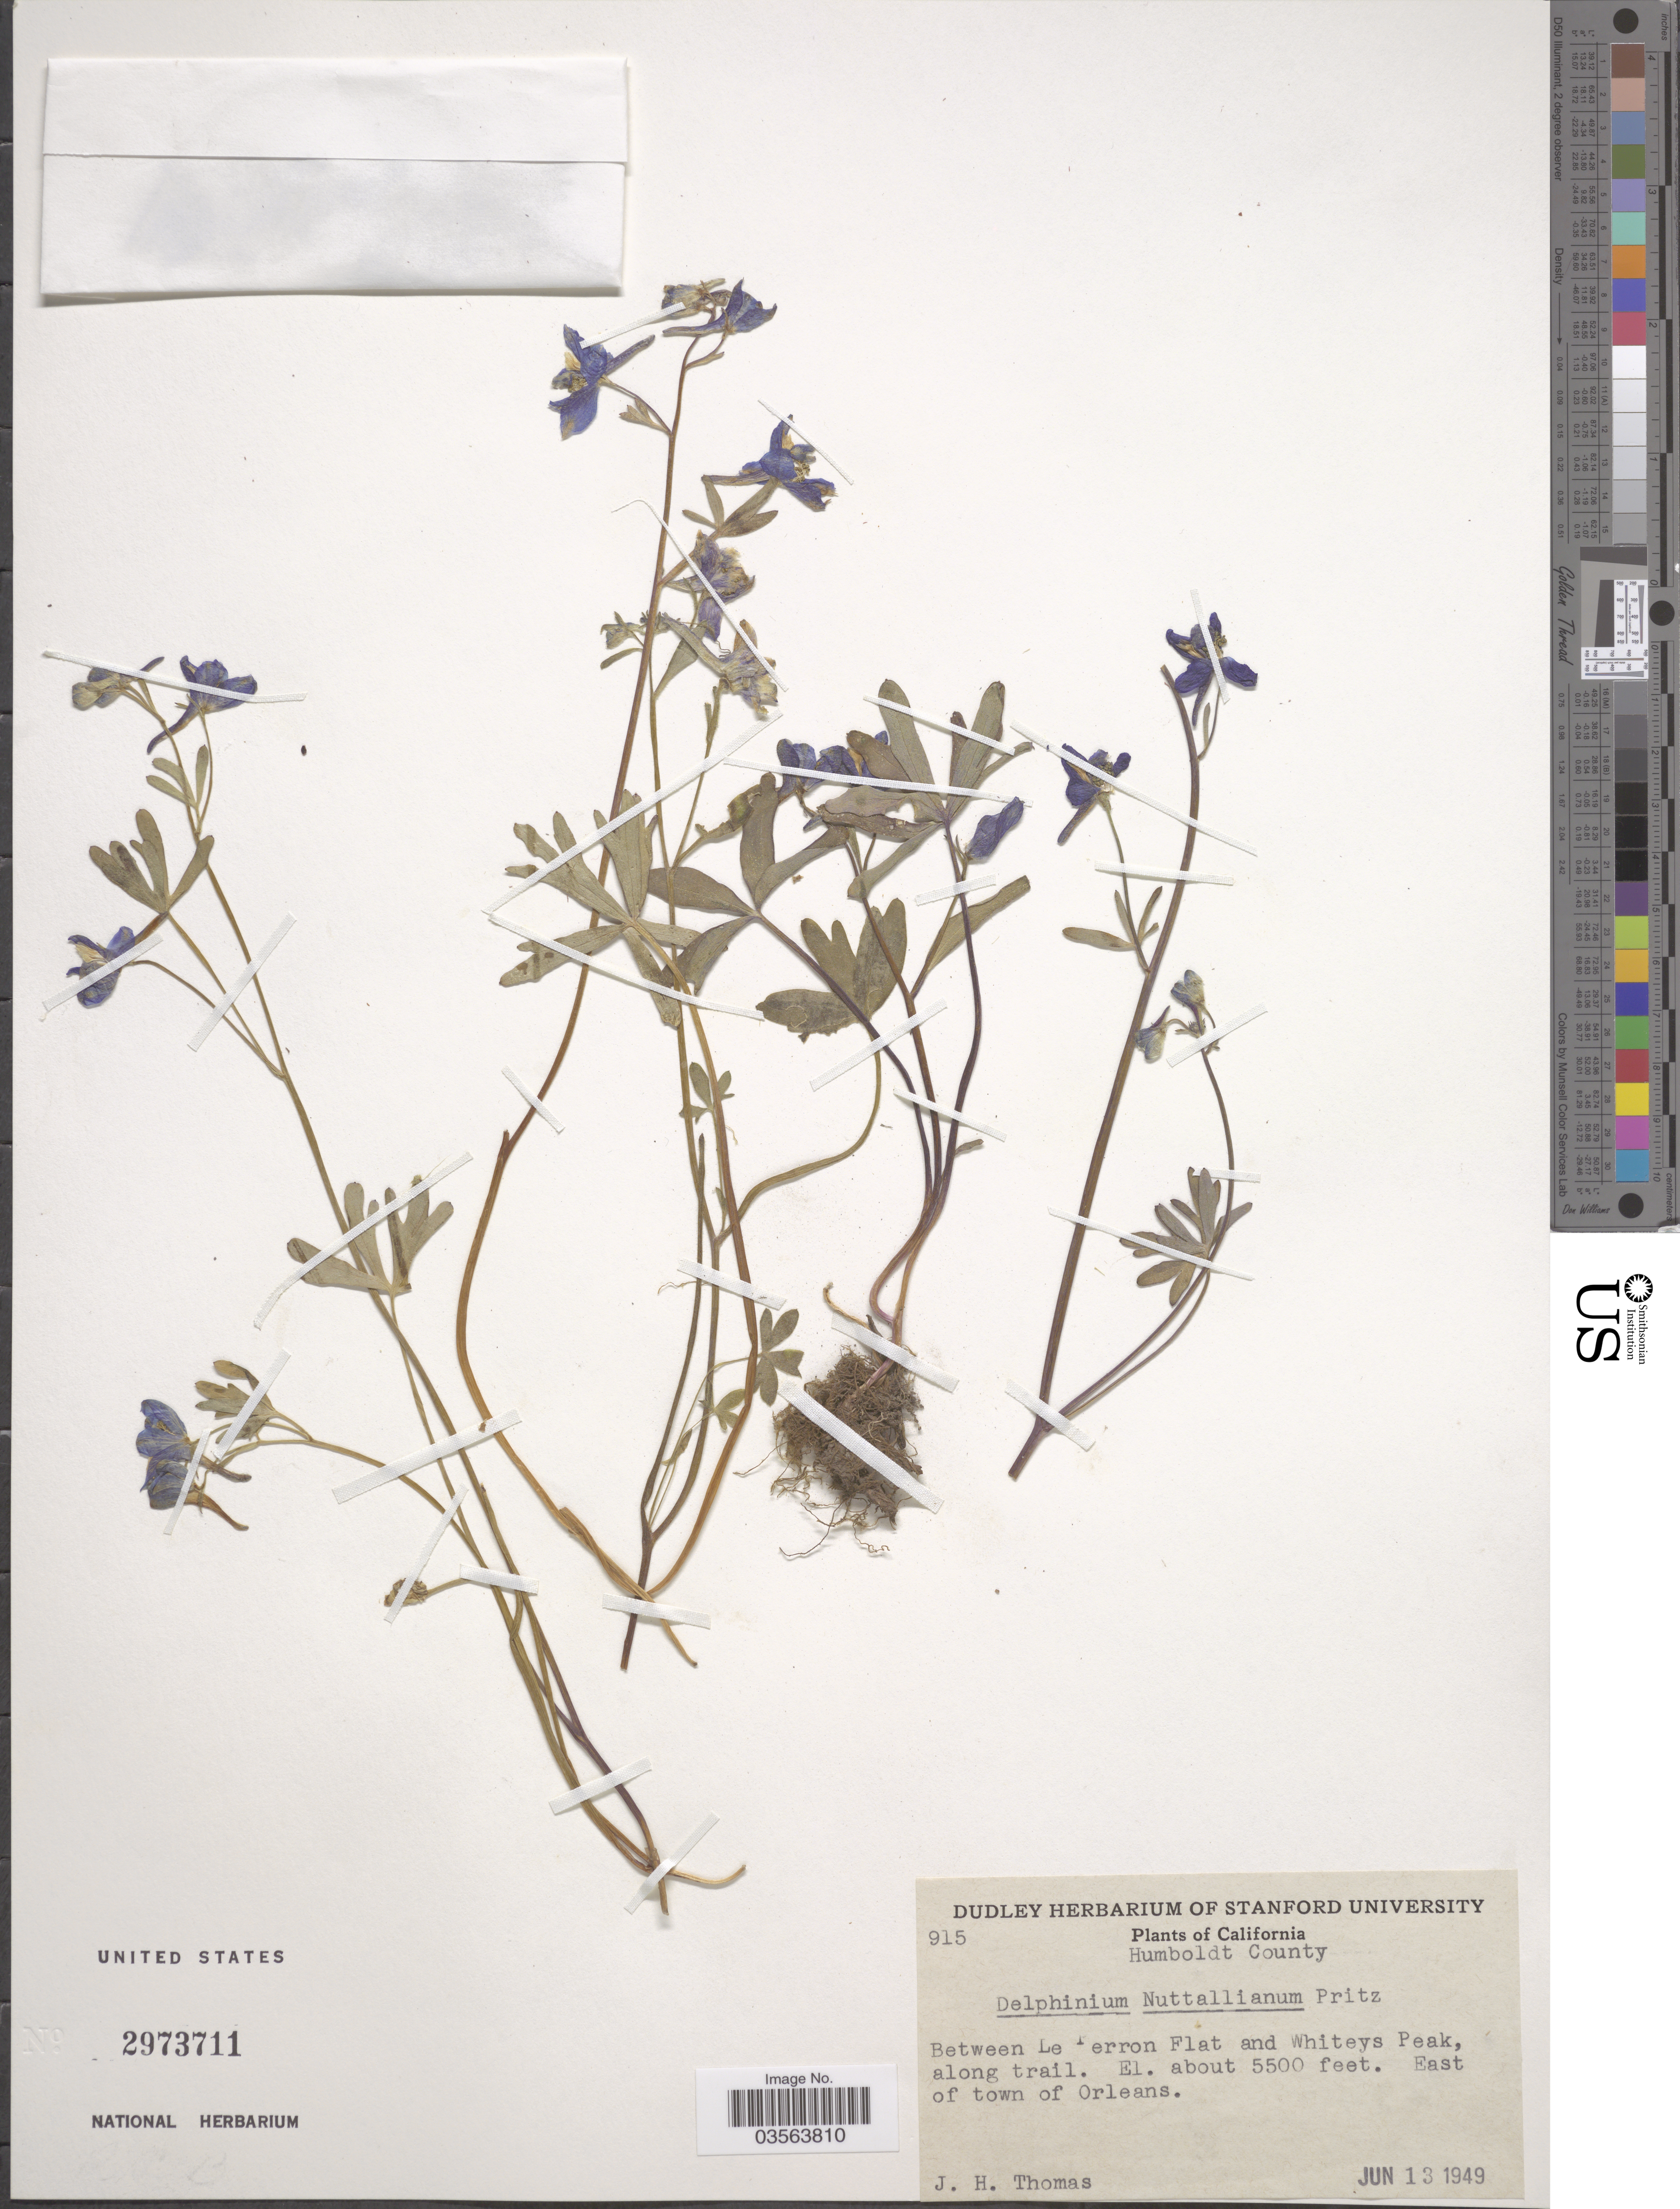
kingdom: Plantae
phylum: Tracheophyta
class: Magnoliopsida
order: Ranunculales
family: Ranunculaceae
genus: Delphinium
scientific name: Delphinium nuttallianum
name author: E. Pritz. ex Walpers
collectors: J. H. Thomas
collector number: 915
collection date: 1949-06-13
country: United States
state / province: California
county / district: Humboldt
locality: Humboldt County. Between Le [illegible text]erron Flat and Whiteys Peak, along trail. East of town of Orleans.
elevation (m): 1676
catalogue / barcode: US 2973711